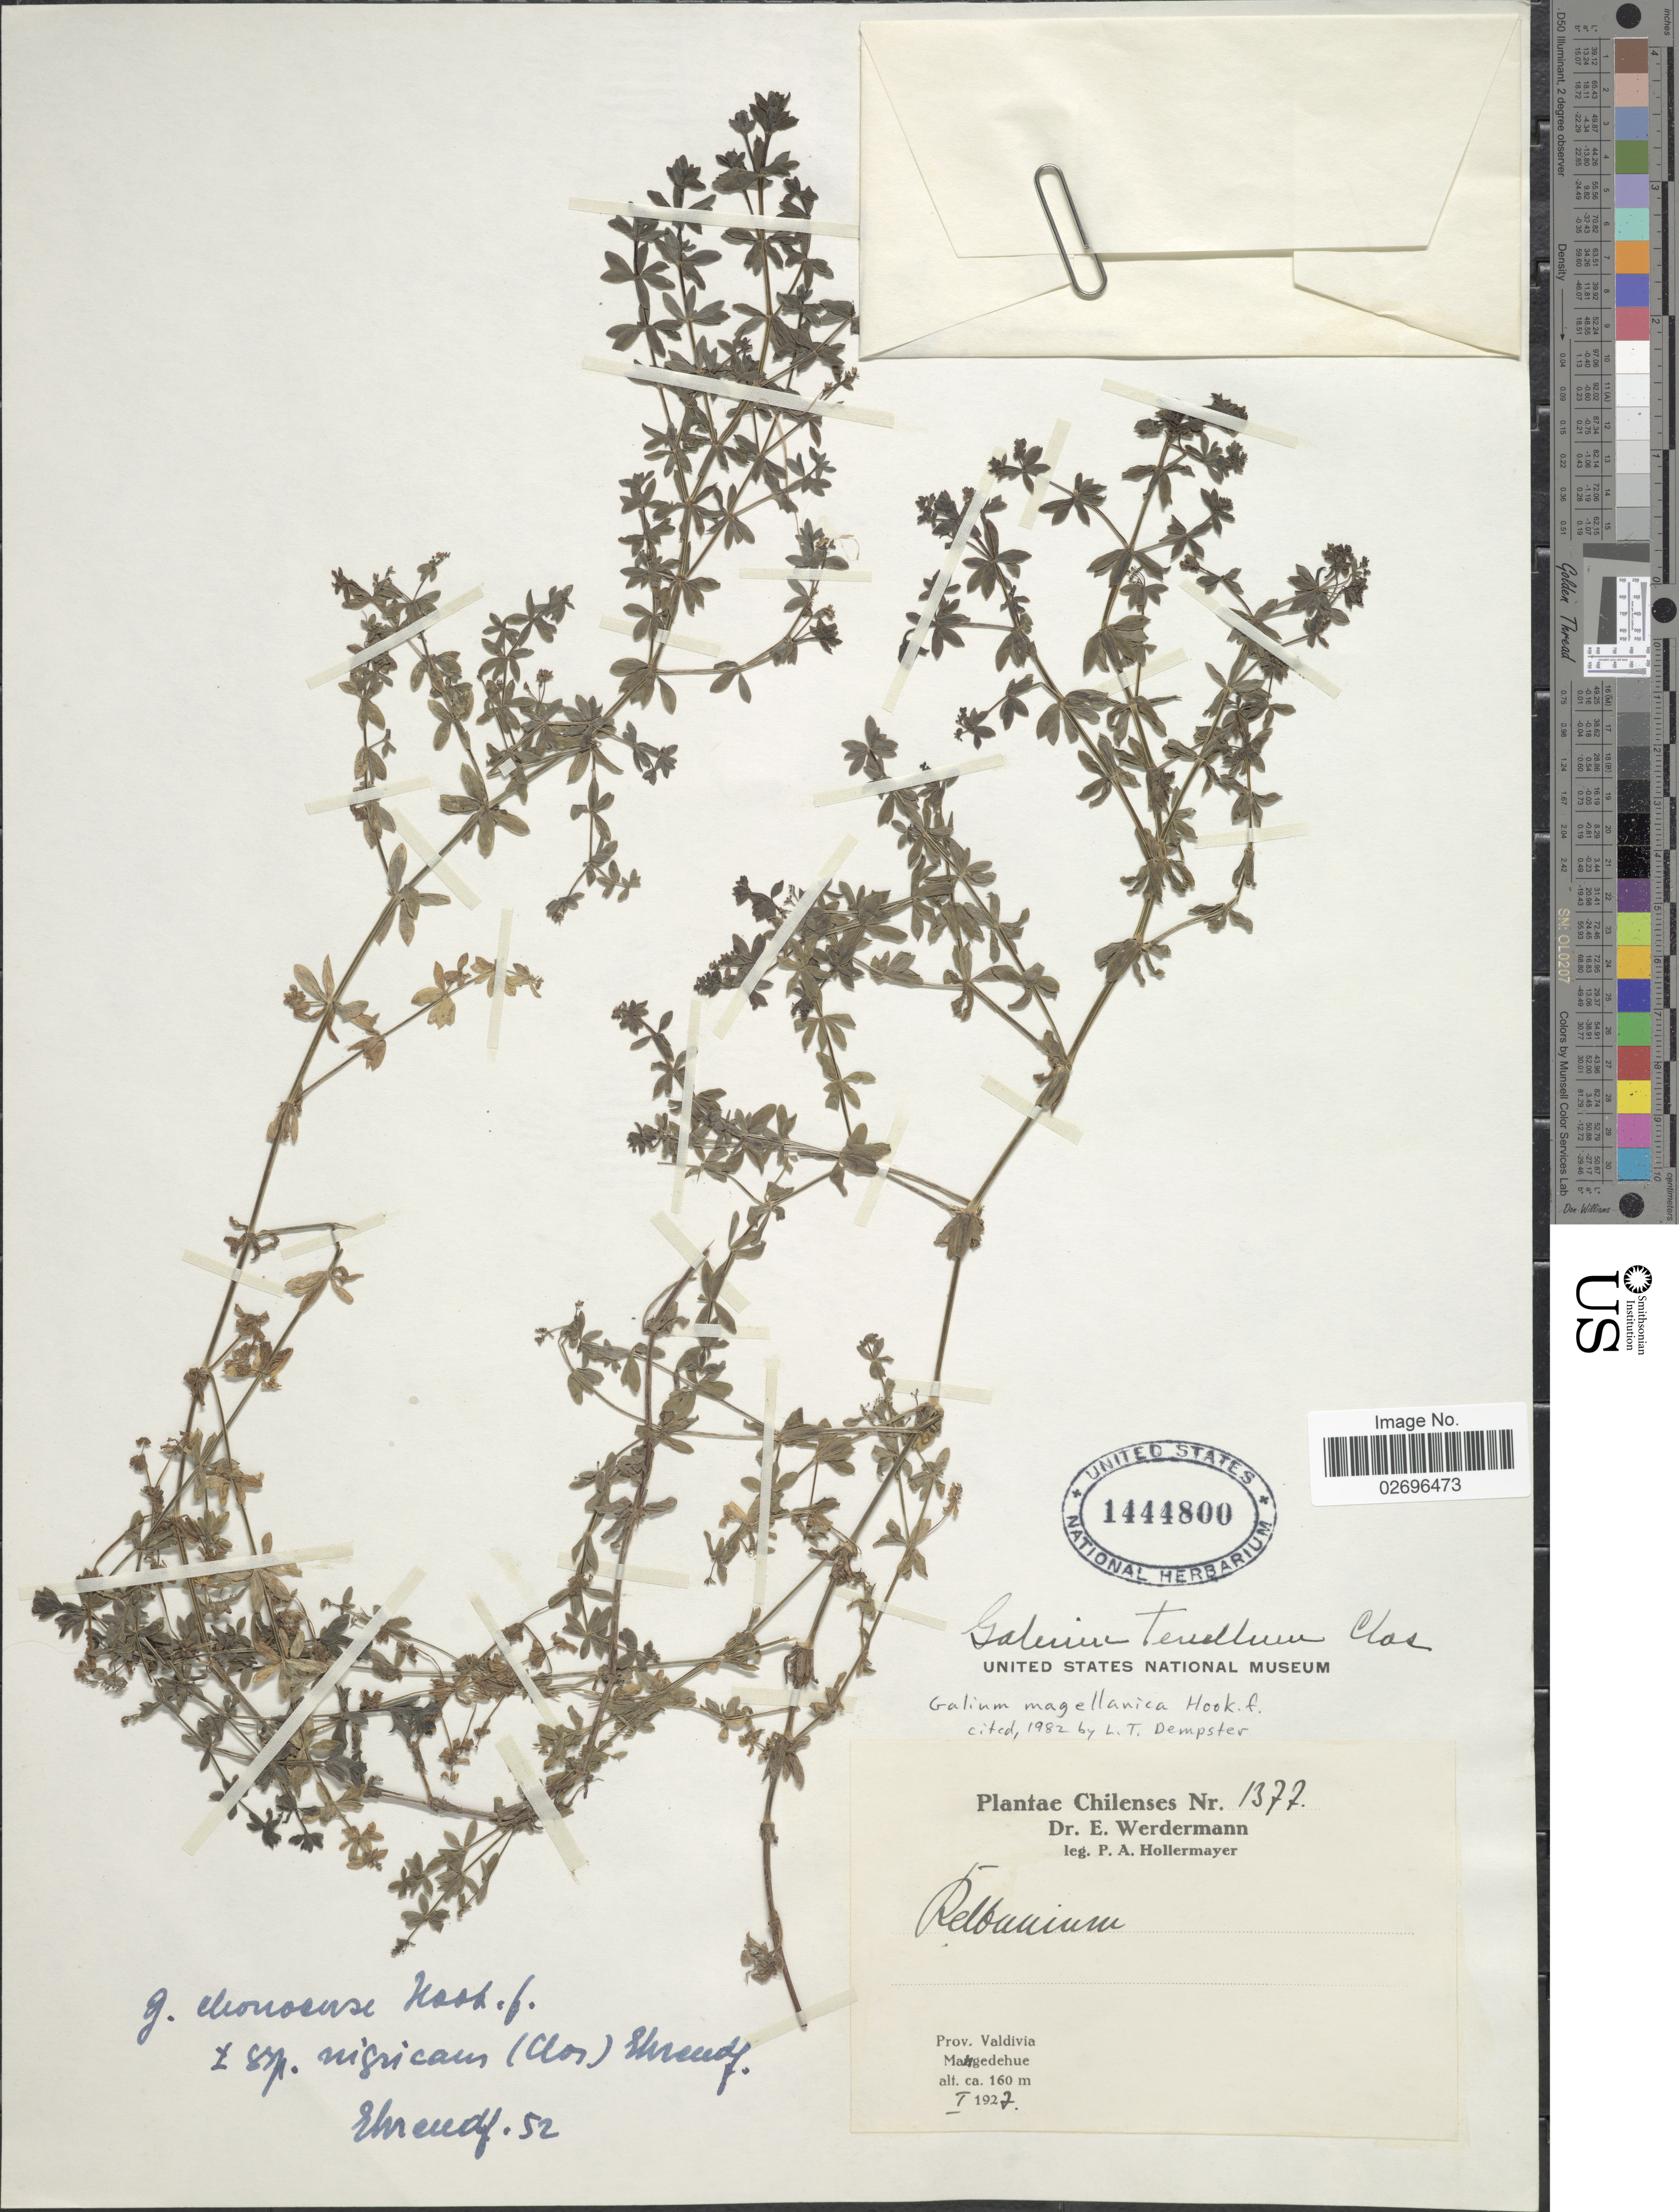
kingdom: Plantae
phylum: Tracheophyta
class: Magnoliopsida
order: Gentianales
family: Rubiaceae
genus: Galium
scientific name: Galium magellanicum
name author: Hook. f.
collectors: P. Hollermayer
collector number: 1377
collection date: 1927-01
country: Chile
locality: Prov. Valdivia, Mangedehue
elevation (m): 160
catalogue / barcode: US 1444800